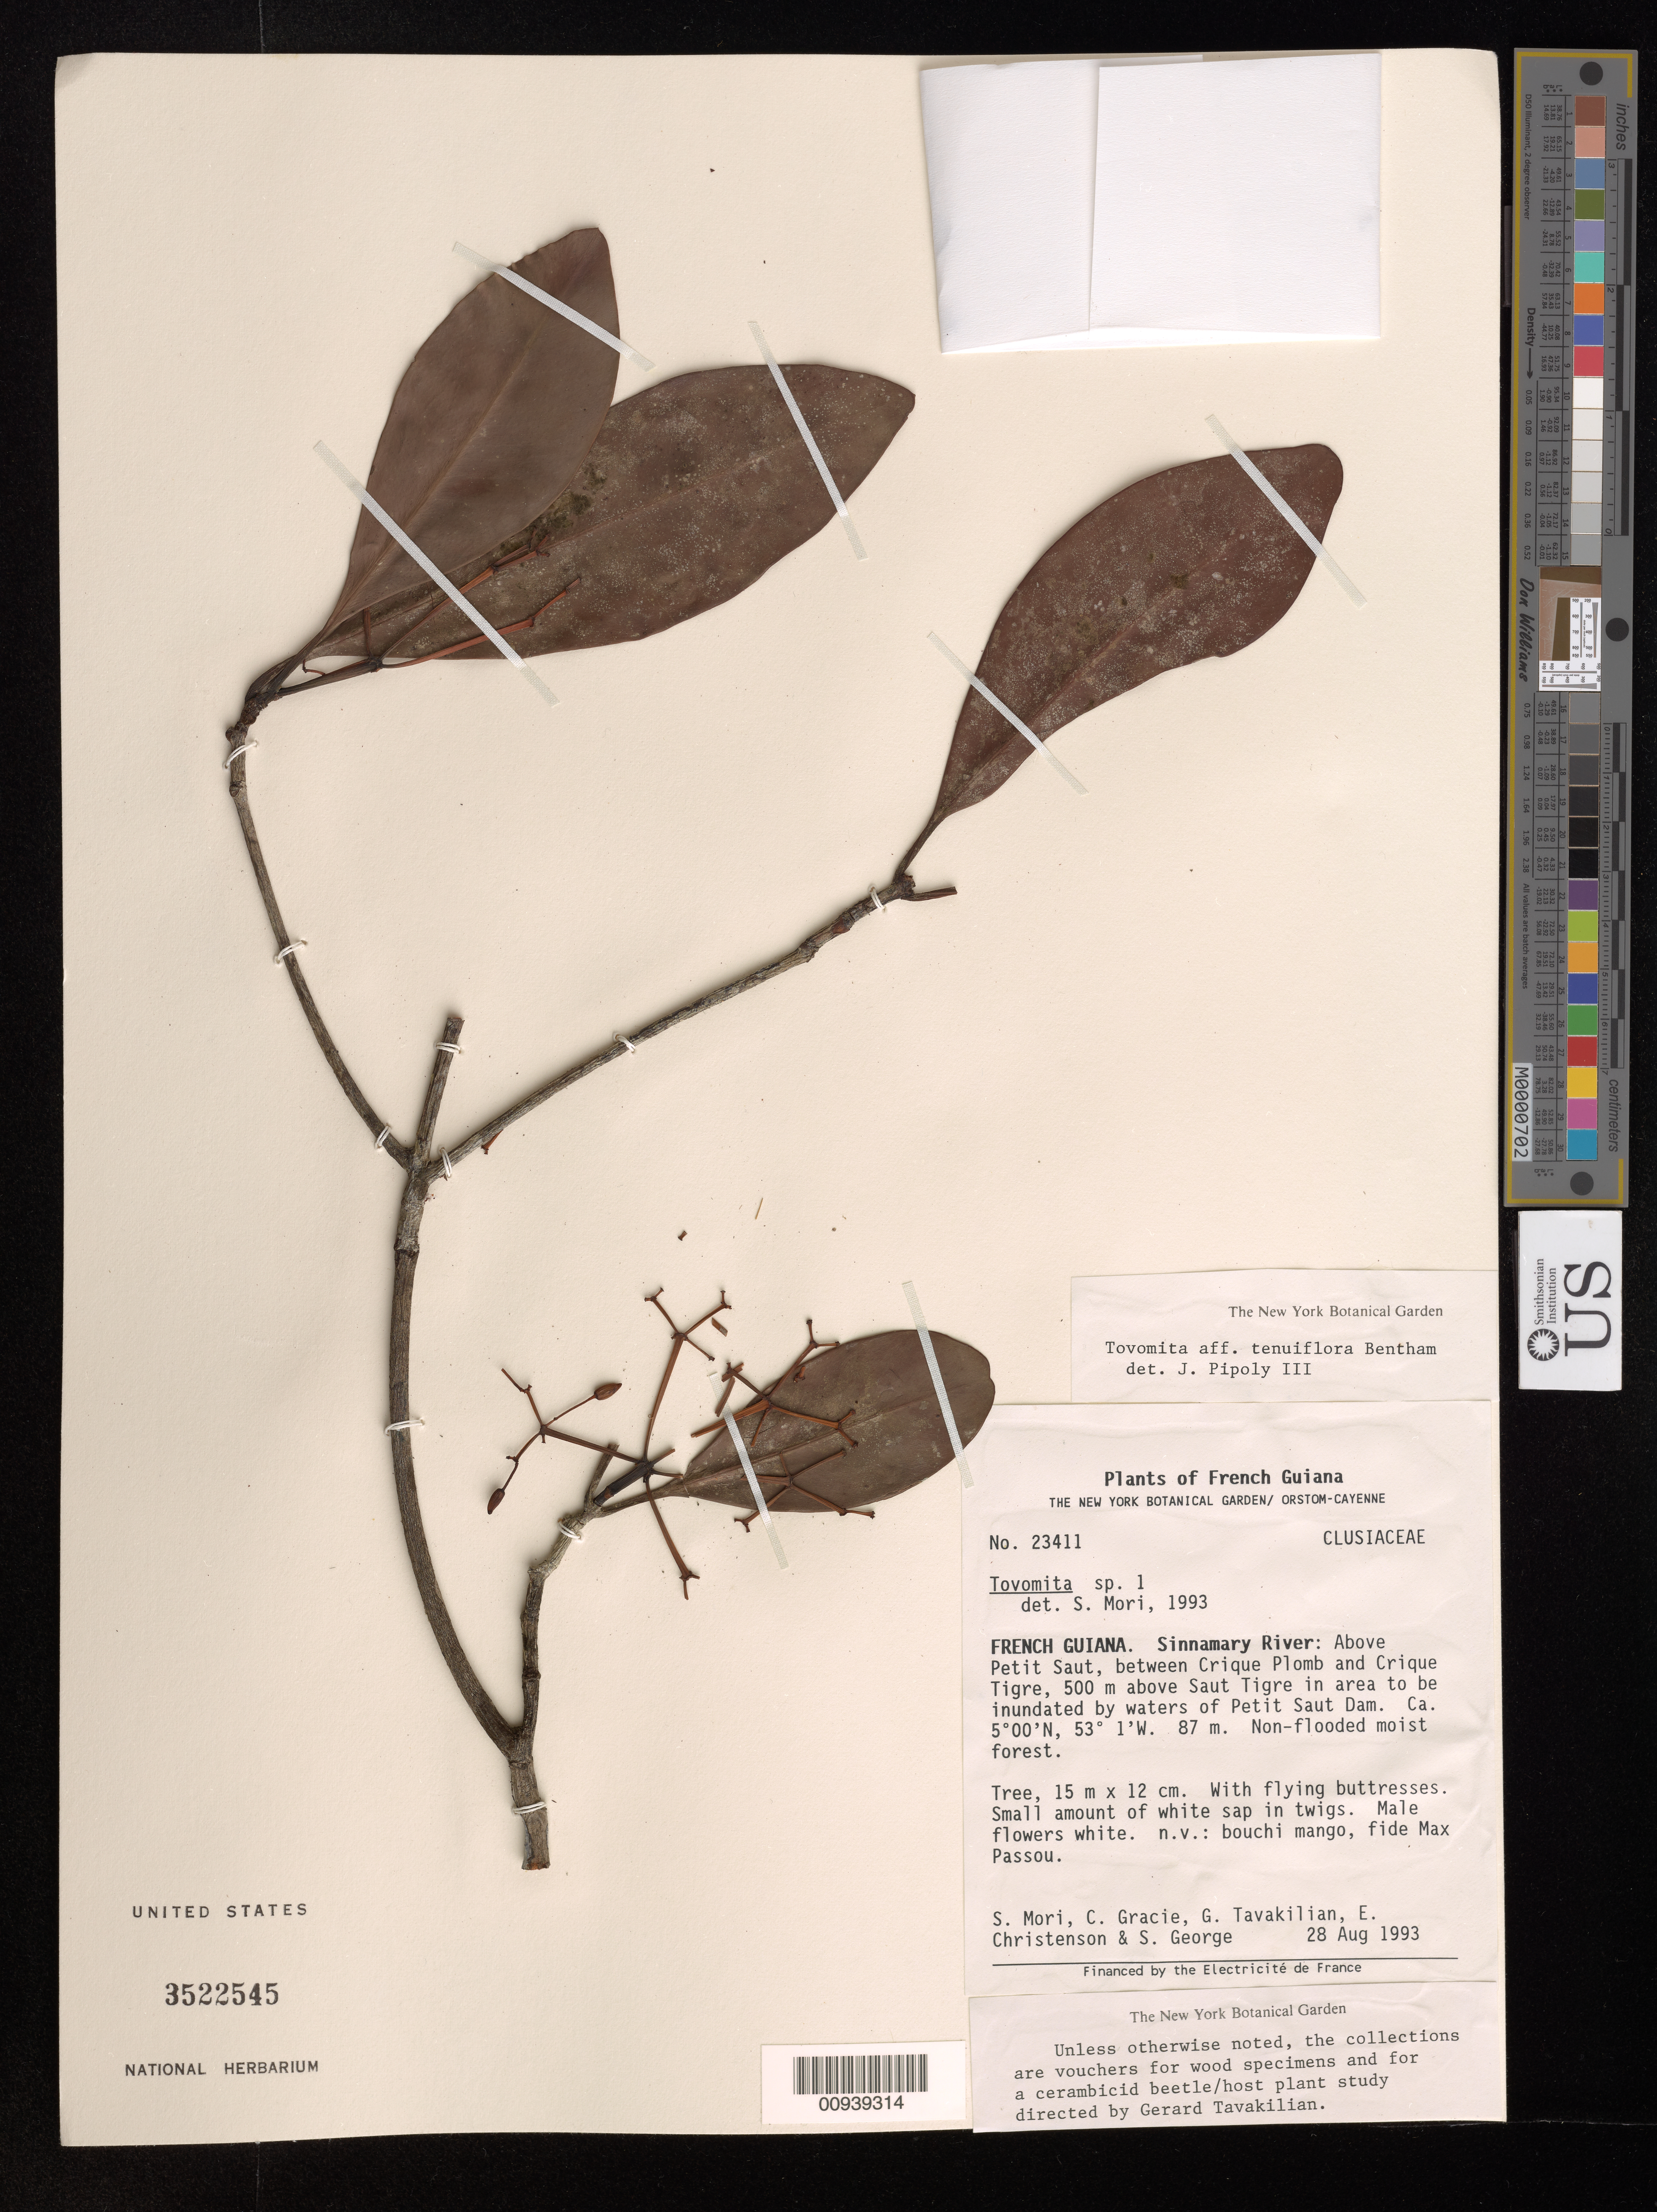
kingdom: Plantae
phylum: Tracheophyta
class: Magnoliopsida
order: Malpighiales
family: Clusiaceae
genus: Tovomita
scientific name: Tovomita tenuiflora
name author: Benth. ex Planch. & Triana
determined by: Pipoly, J. J., III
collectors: S. Mori, C. A. Gracie, G. Tavakilian, E. Christenson & S. George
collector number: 23411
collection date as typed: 28-Aug-93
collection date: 1993-08-28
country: French Guiana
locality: Sinnamary River, above Petit Saut, between Crique Plomb and Crique Tigre, 500 m above Saut Tigre in area to be inundated by waters of Petit Saut Dam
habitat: Non-flooded moist forest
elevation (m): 87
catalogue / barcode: US 3522545